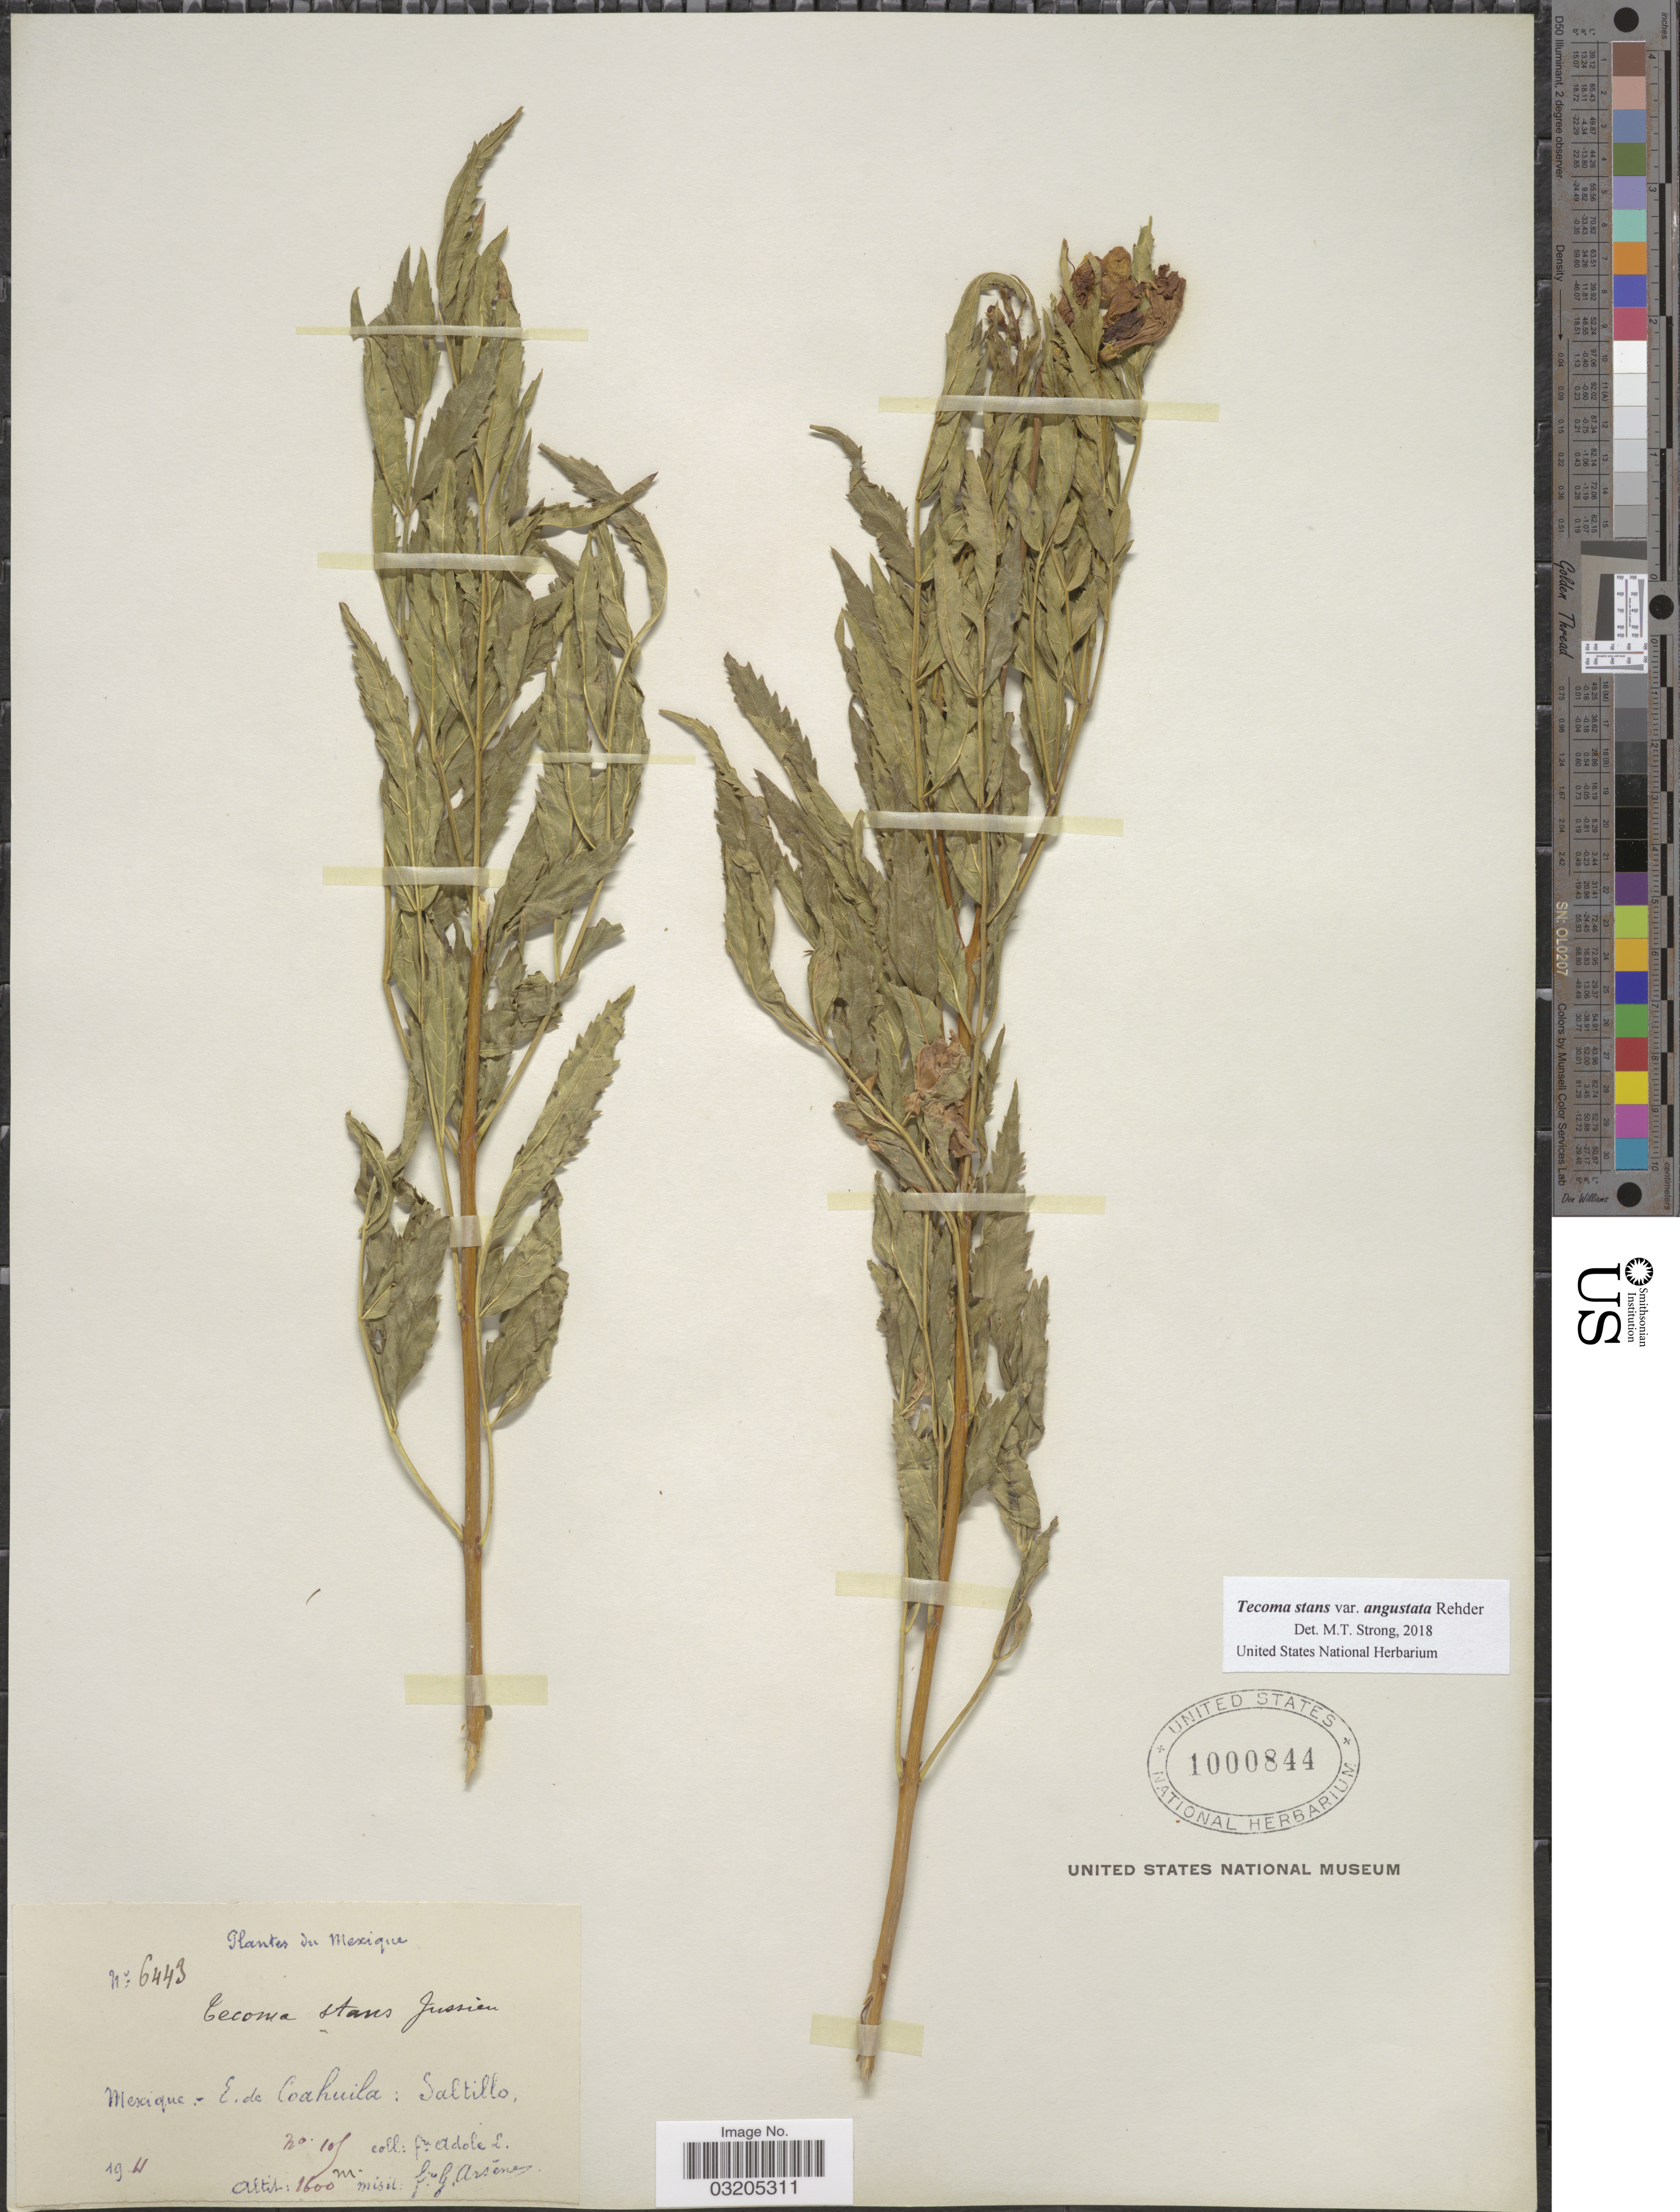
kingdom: Plantae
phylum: Tracheophyta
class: Magnoliopsida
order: Lamiales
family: Bignoniaceae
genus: Tecoma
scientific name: Tecoma stans var. angustata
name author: Rehder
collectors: Bro. Adole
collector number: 105*/6443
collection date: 1911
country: Mexico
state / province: Coahuila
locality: Saltillo.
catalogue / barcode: US 1000844